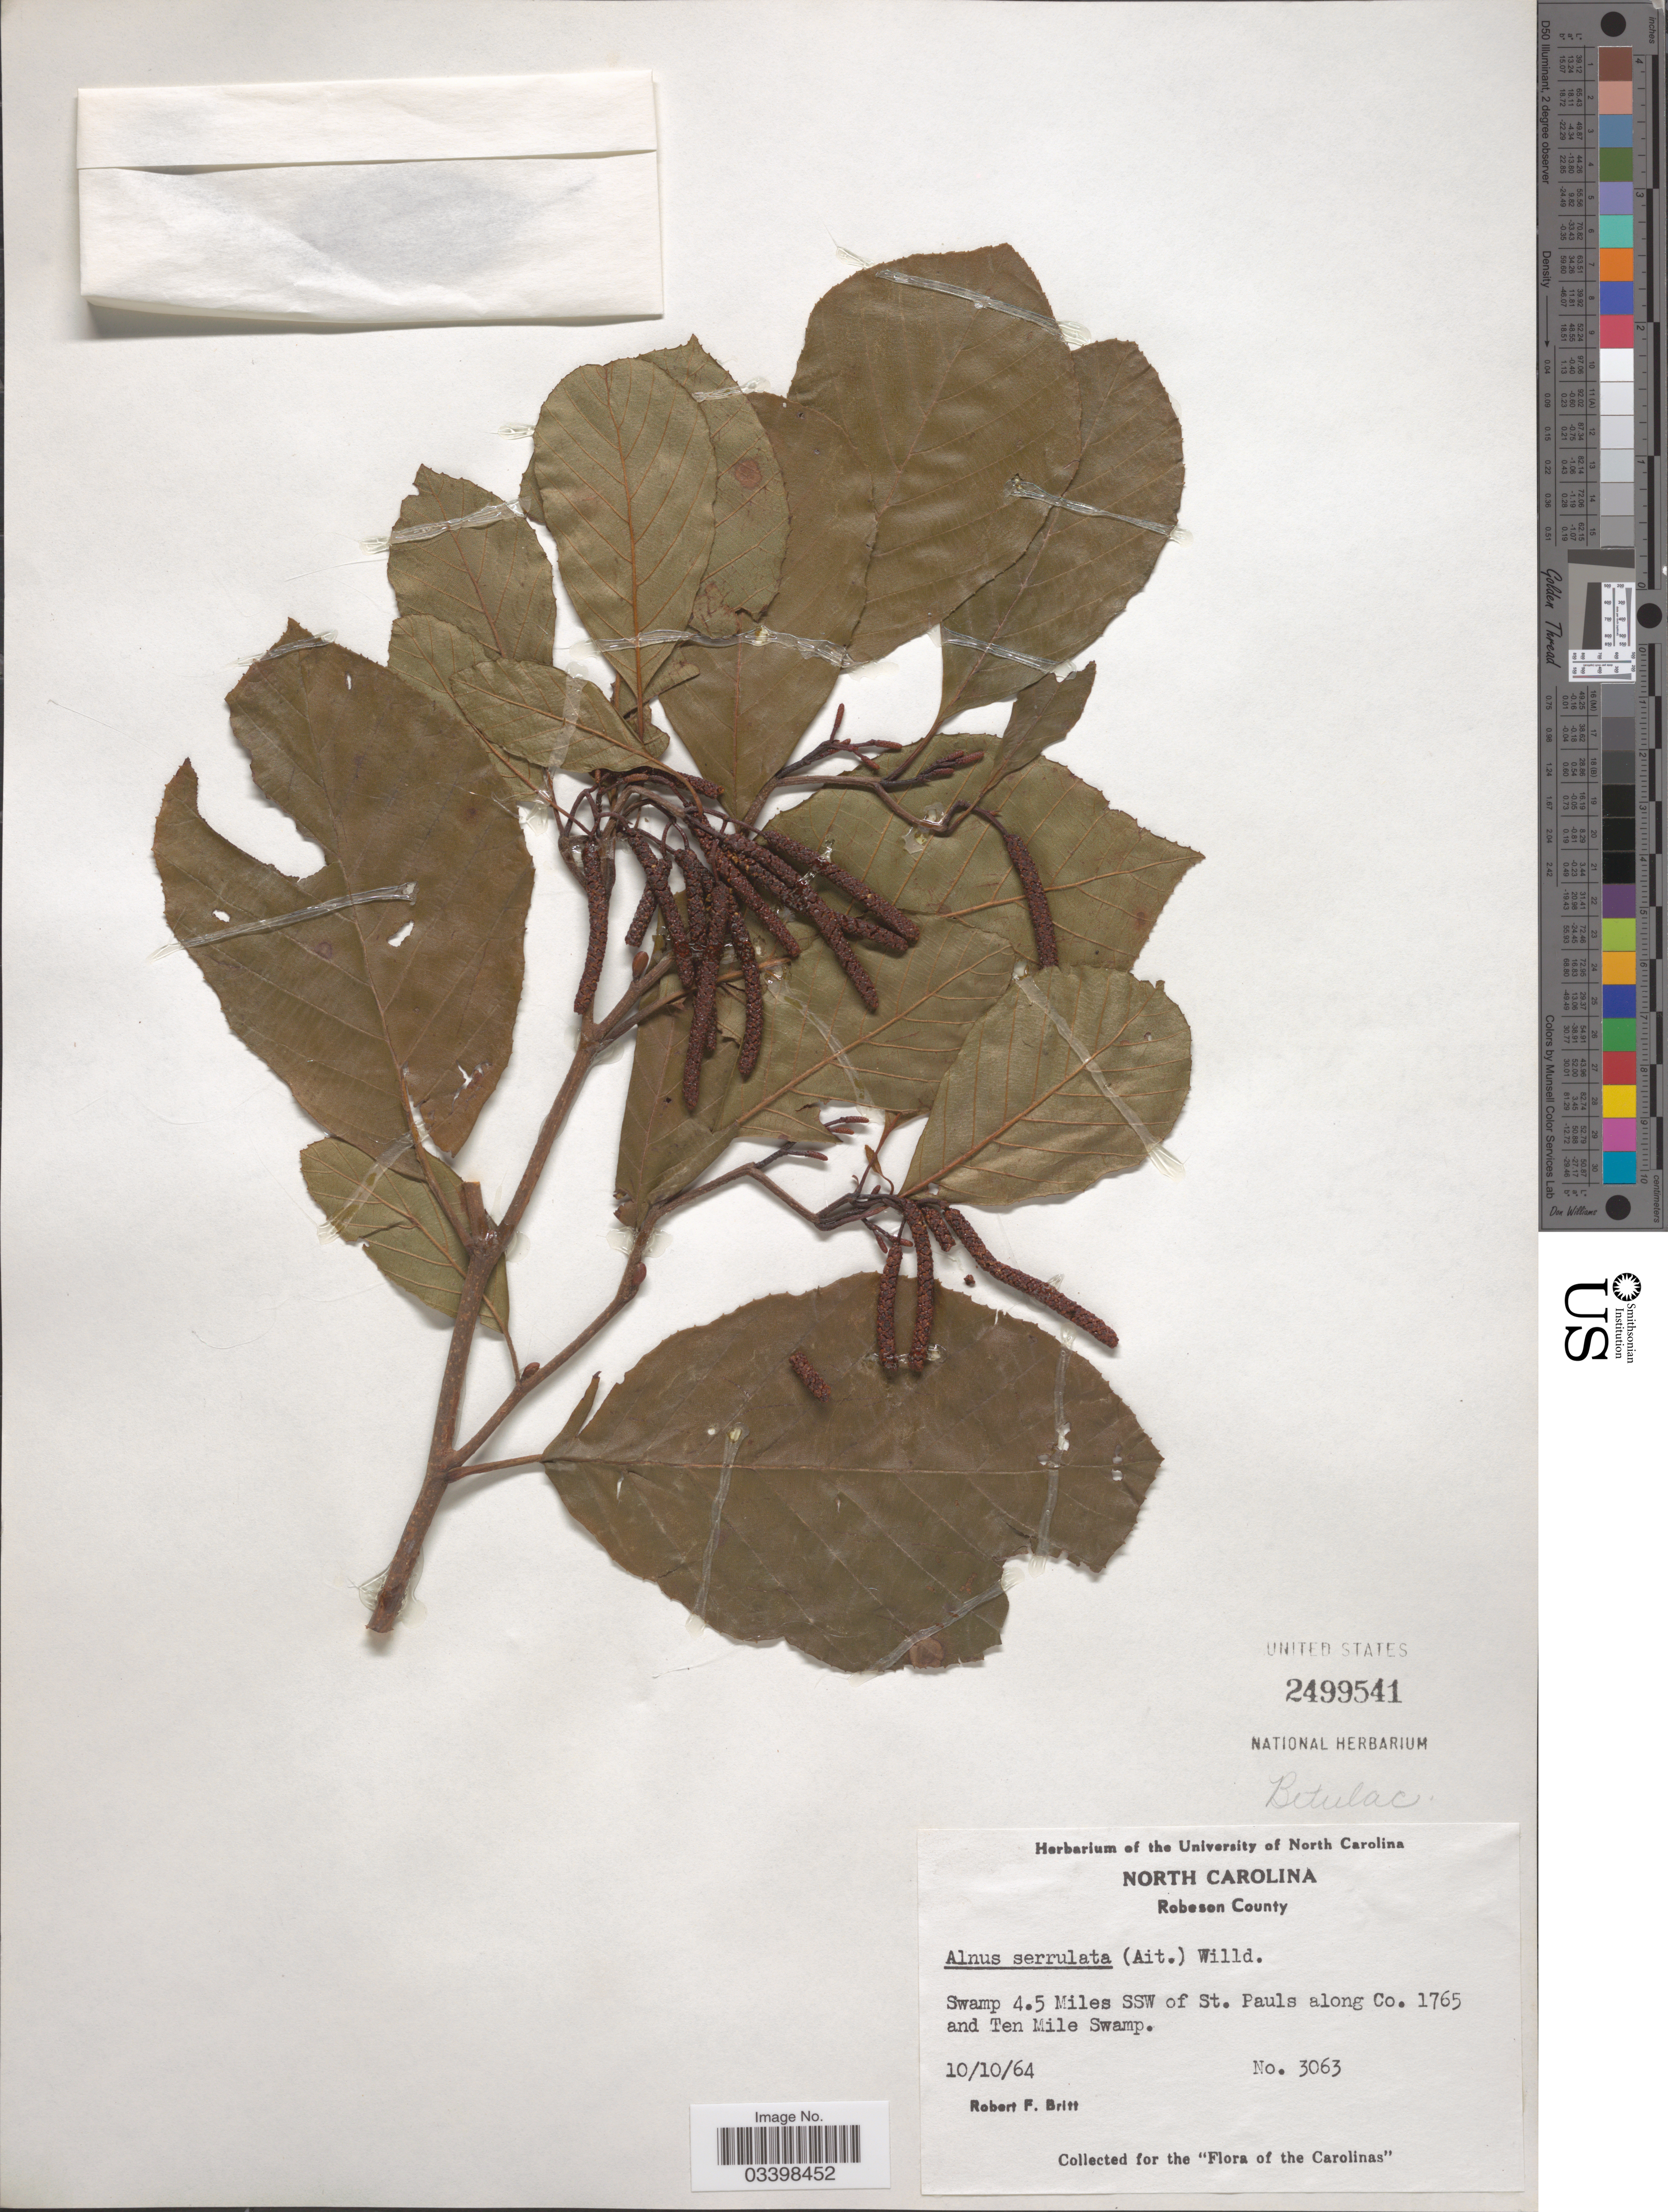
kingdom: Plantae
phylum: Tracheophyta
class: Magnoliopsida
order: Fagales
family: Betulaceae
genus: Alnus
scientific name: Alnus serrulata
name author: (Aiton) Willd.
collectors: R. Britt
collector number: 3063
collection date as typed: Transcribed d/m/y: 10/10/64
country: United States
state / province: North Carolina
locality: Robeson County. Swamp 4.5 Miles SSW of St. Pauls along Co. 1765 and Ten Mile Swamp. "The Carolinas".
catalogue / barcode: US 2499541